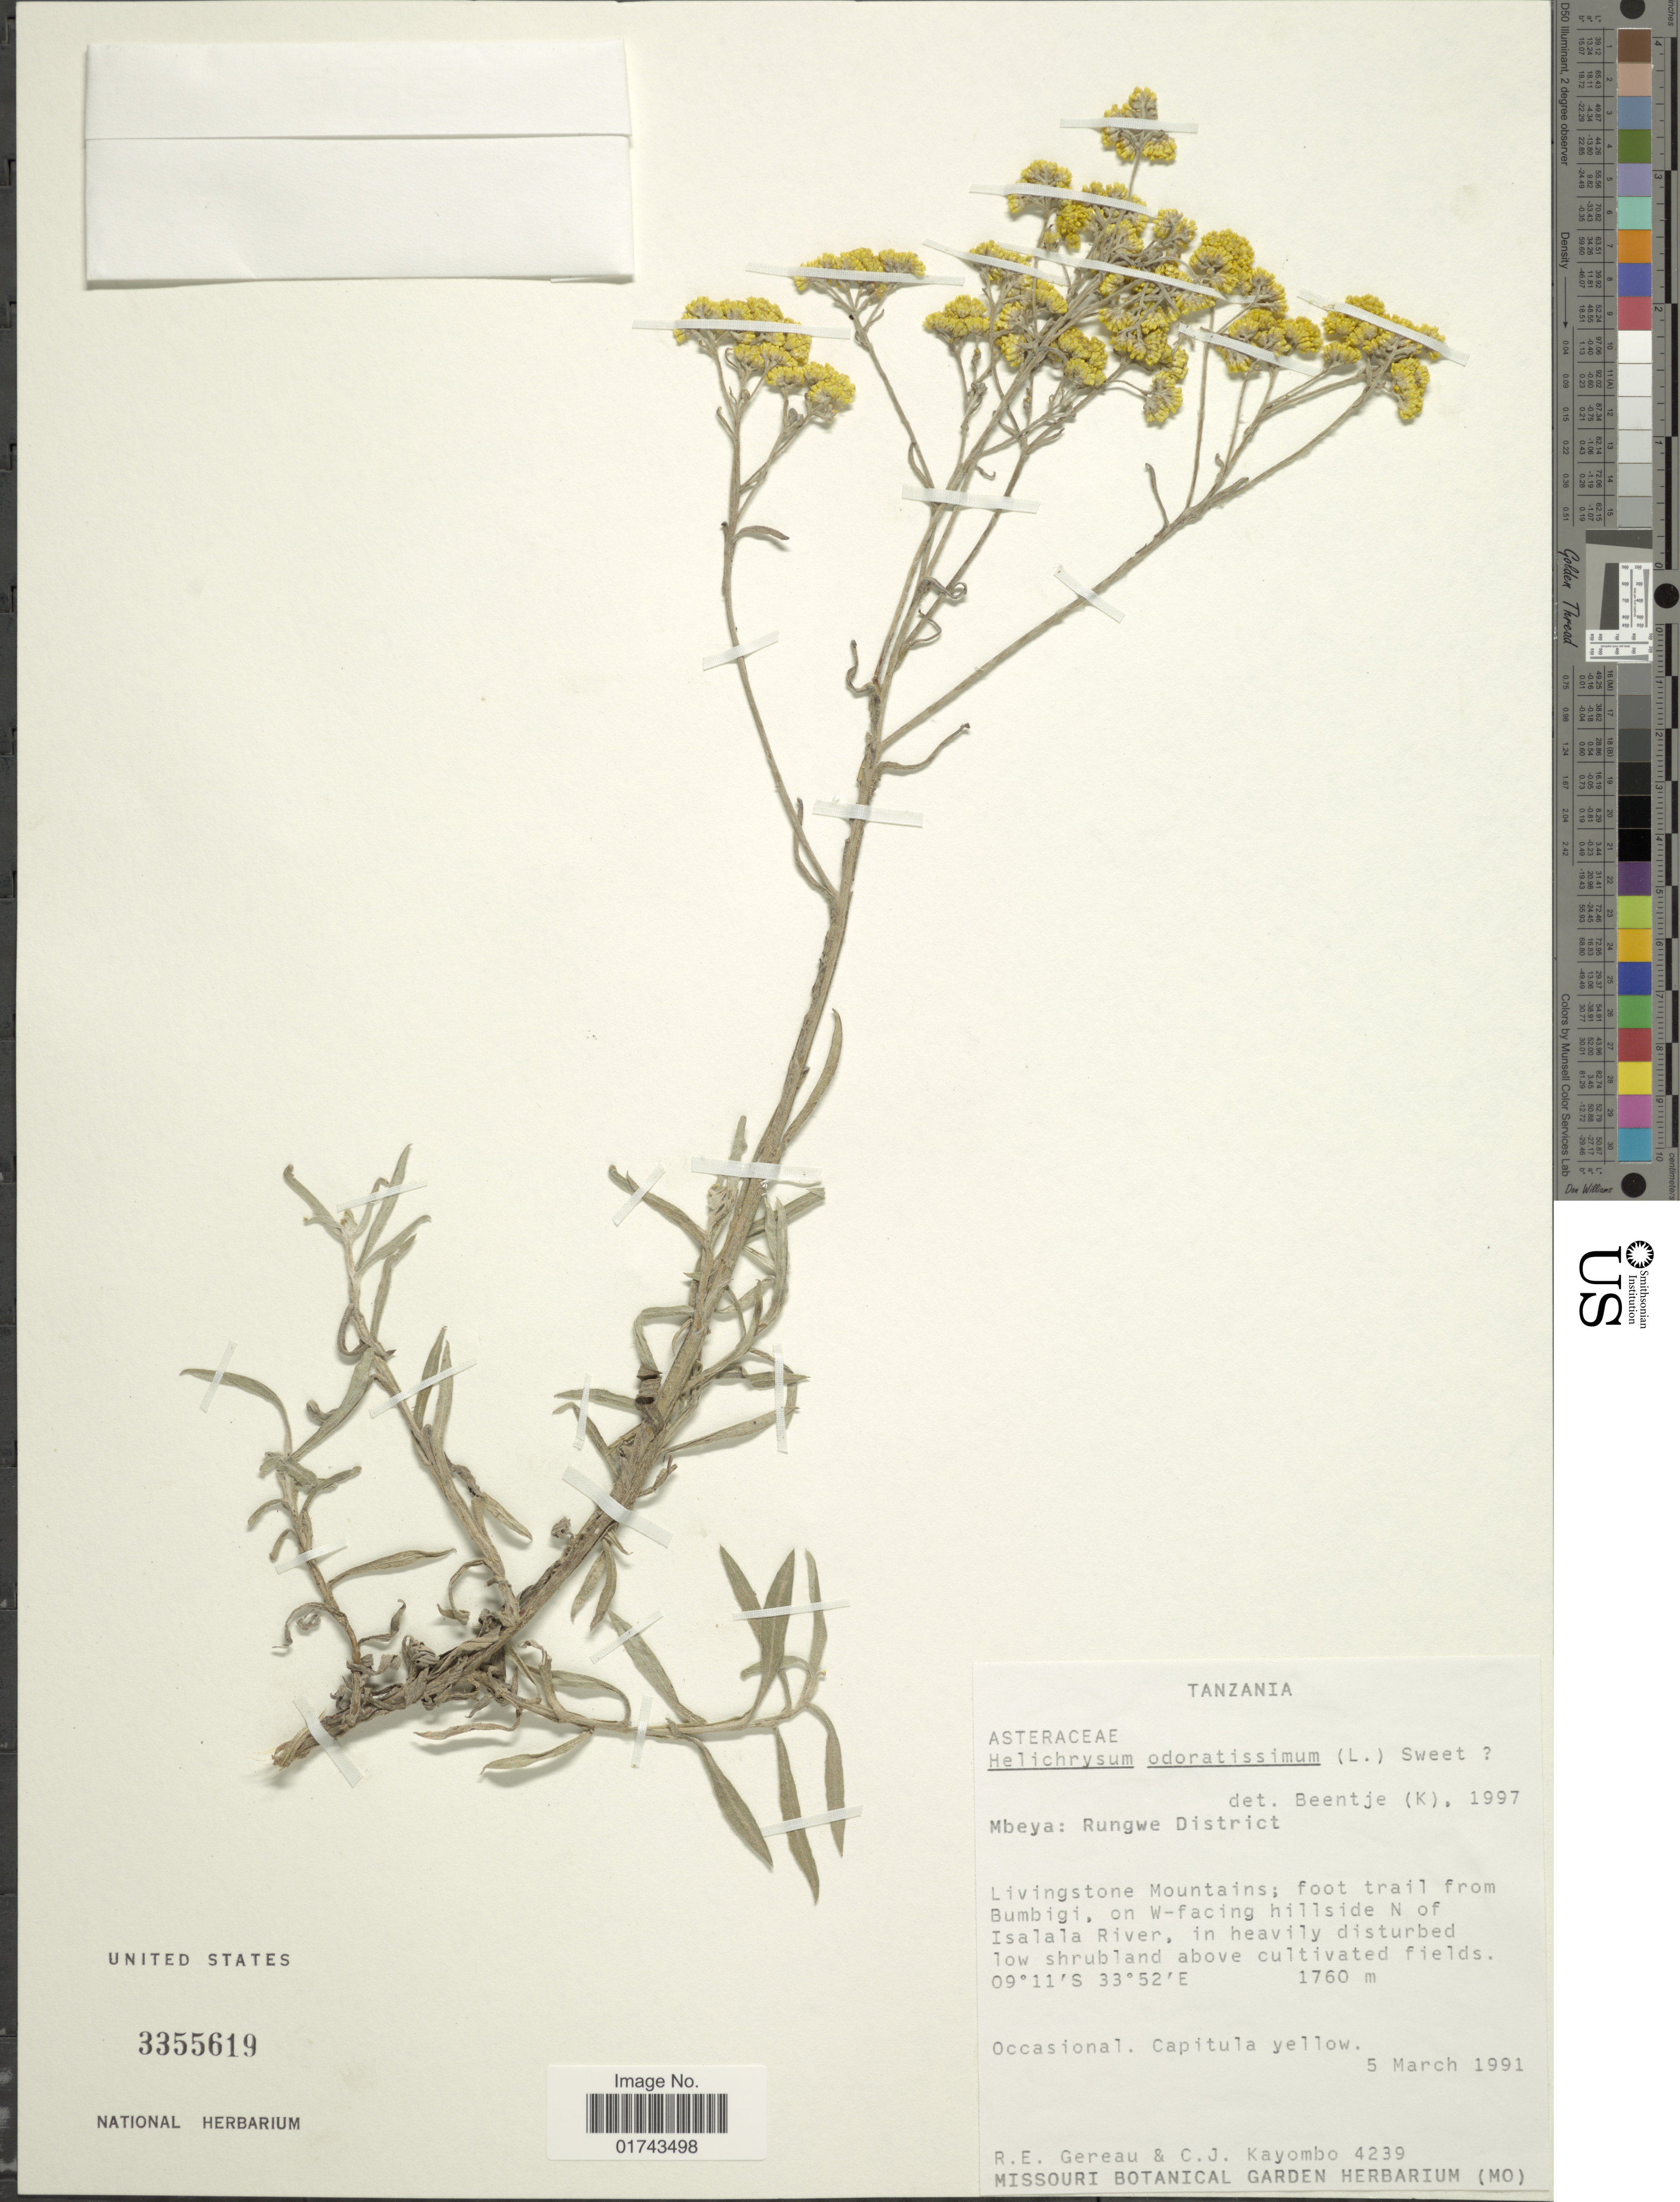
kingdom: Plantae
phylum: Tracheophyta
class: Magnoliopsida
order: Asterales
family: Asteraceae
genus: Helichrysum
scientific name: Helichrysum odoratissimum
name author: (L.) Sweet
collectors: R. Gereau & C. Kayombo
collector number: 4239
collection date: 1991-03-05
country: Tanzania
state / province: Mbeya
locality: Mbeya: Rungwe District, Livingstone Mountains; foot trail from Bumbigi, on W-facing hillside N of Isalala River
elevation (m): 1760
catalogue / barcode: US 3355619